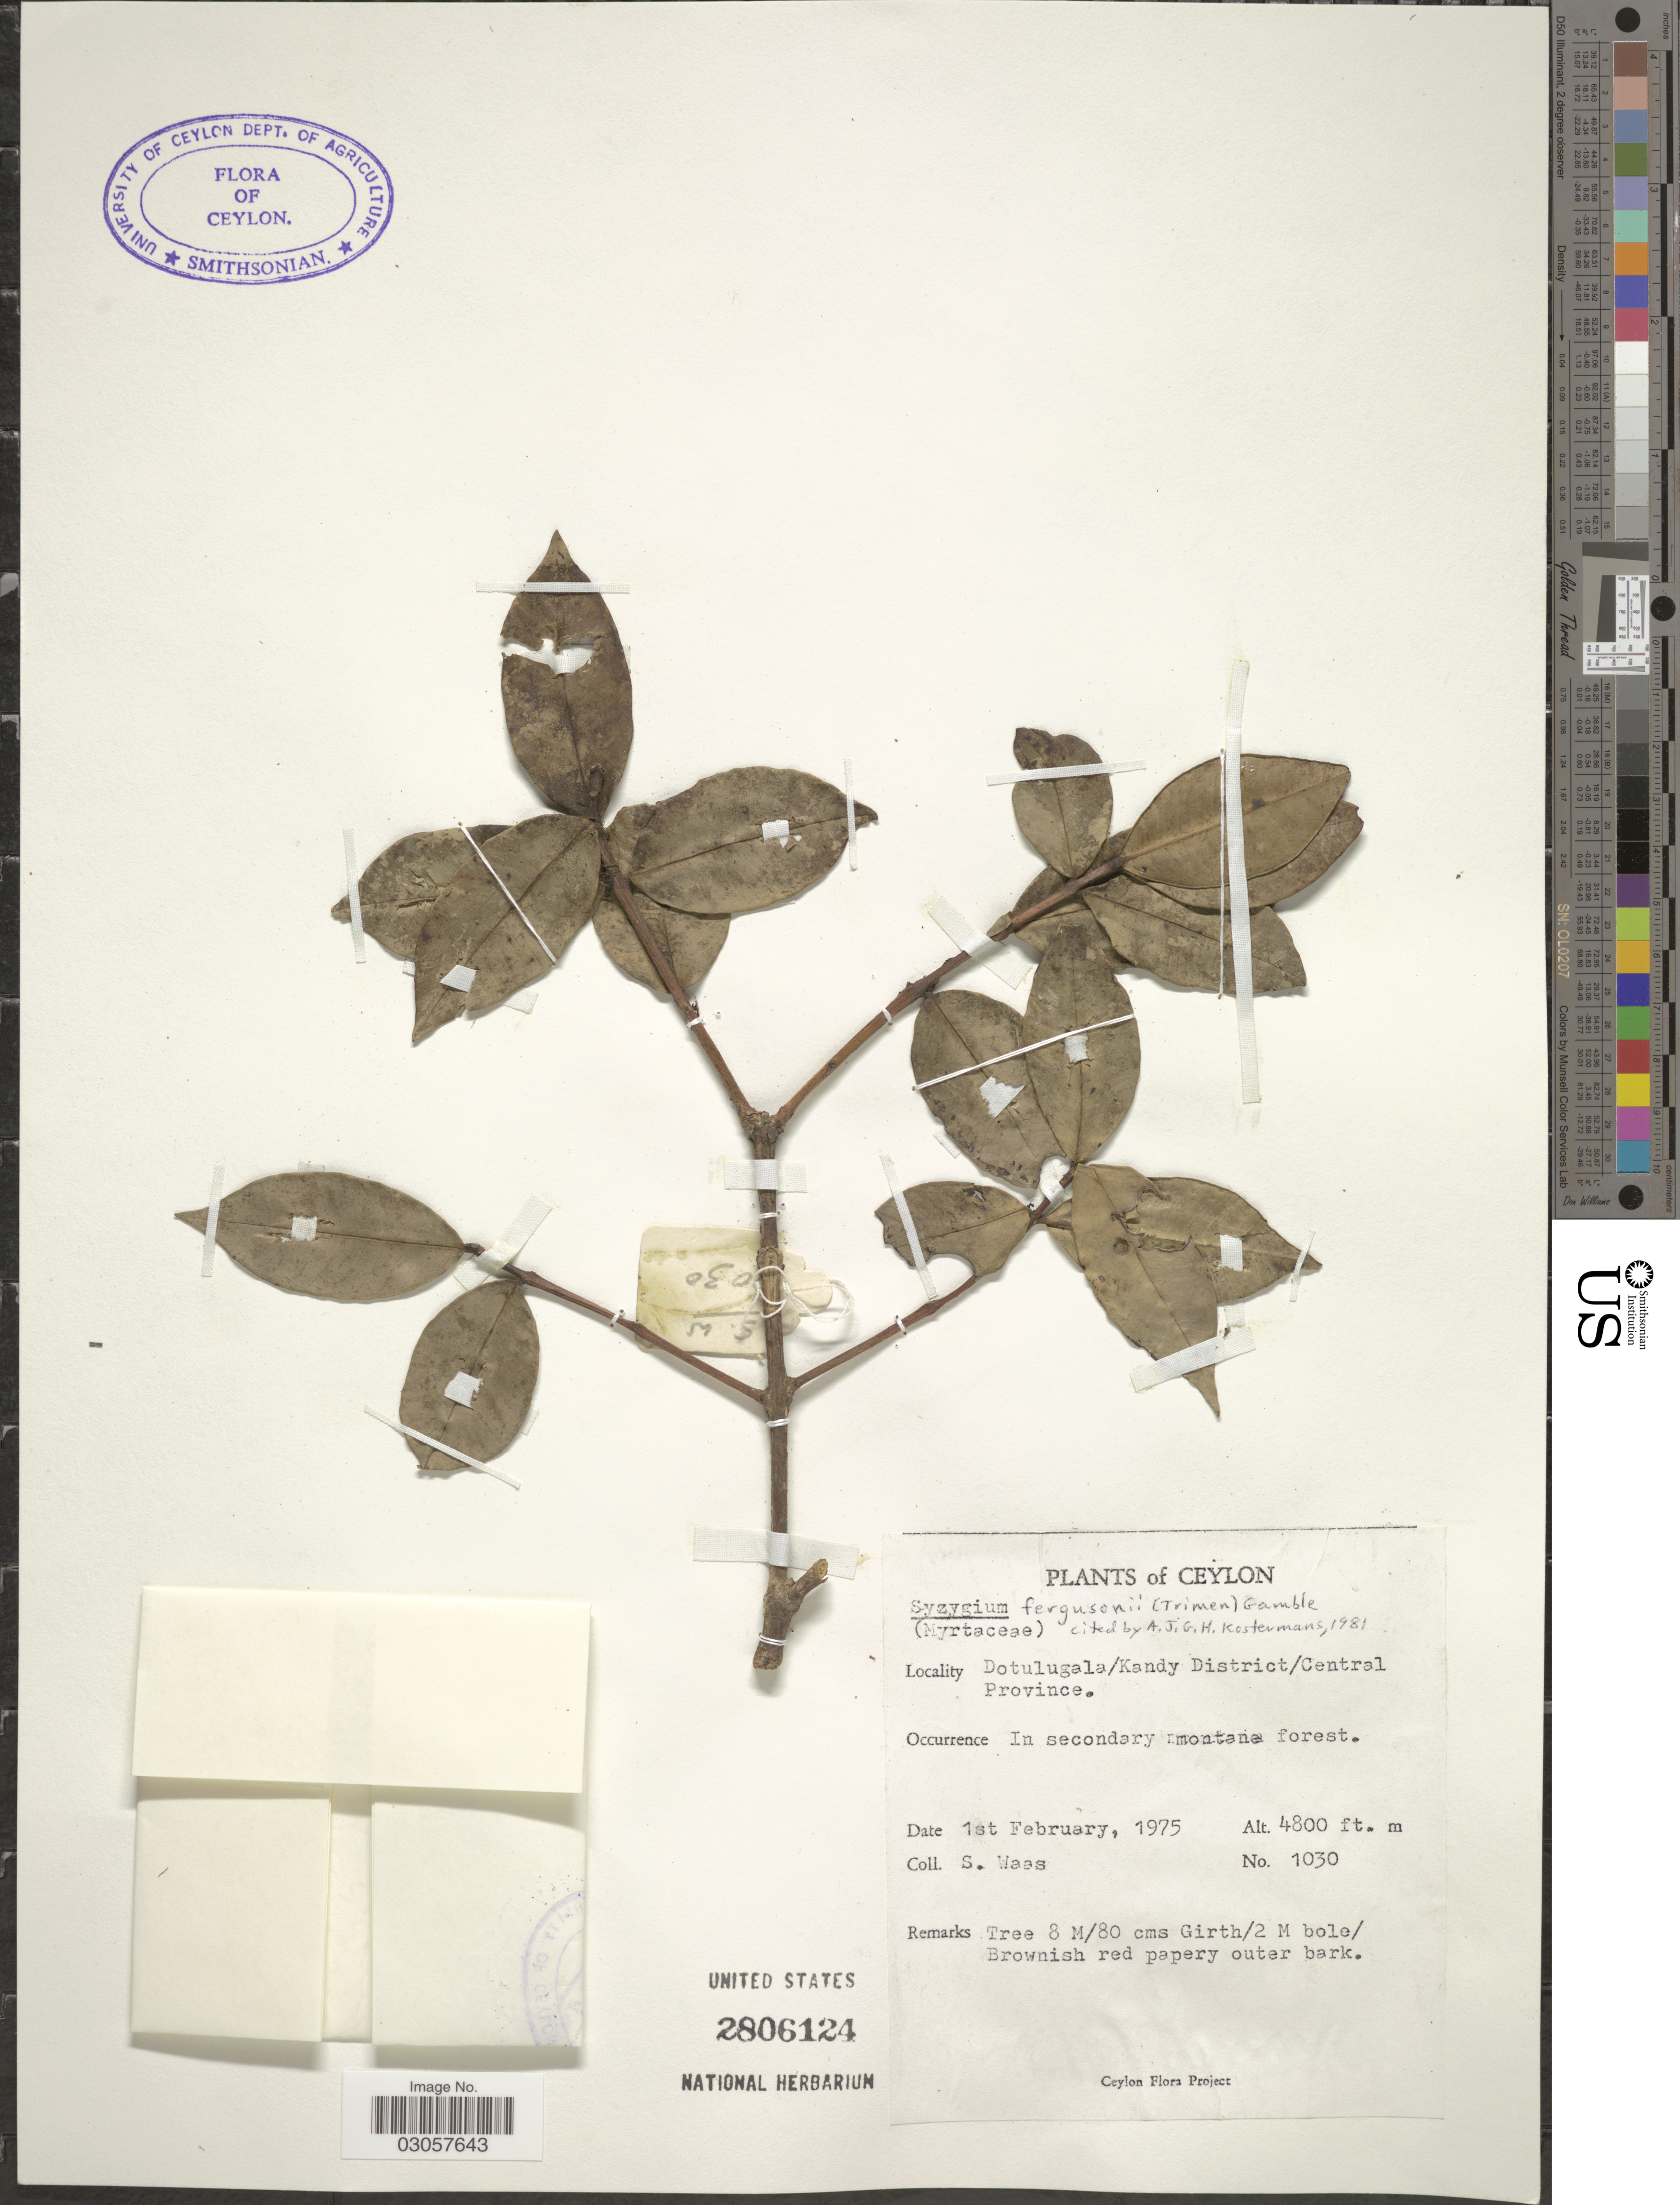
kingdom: Plantae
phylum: Tracheophyta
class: Magnoliopsida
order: Myrtales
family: Myrtaceae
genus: Syzygium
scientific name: Syzygium fergusonii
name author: (Trimen) Gamble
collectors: S. Waas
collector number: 1030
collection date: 1975-02-01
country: Sri Lanka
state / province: Central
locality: Ceylon. Dotulugala/Kandy District.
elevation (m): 1463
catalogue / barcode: US 2806124